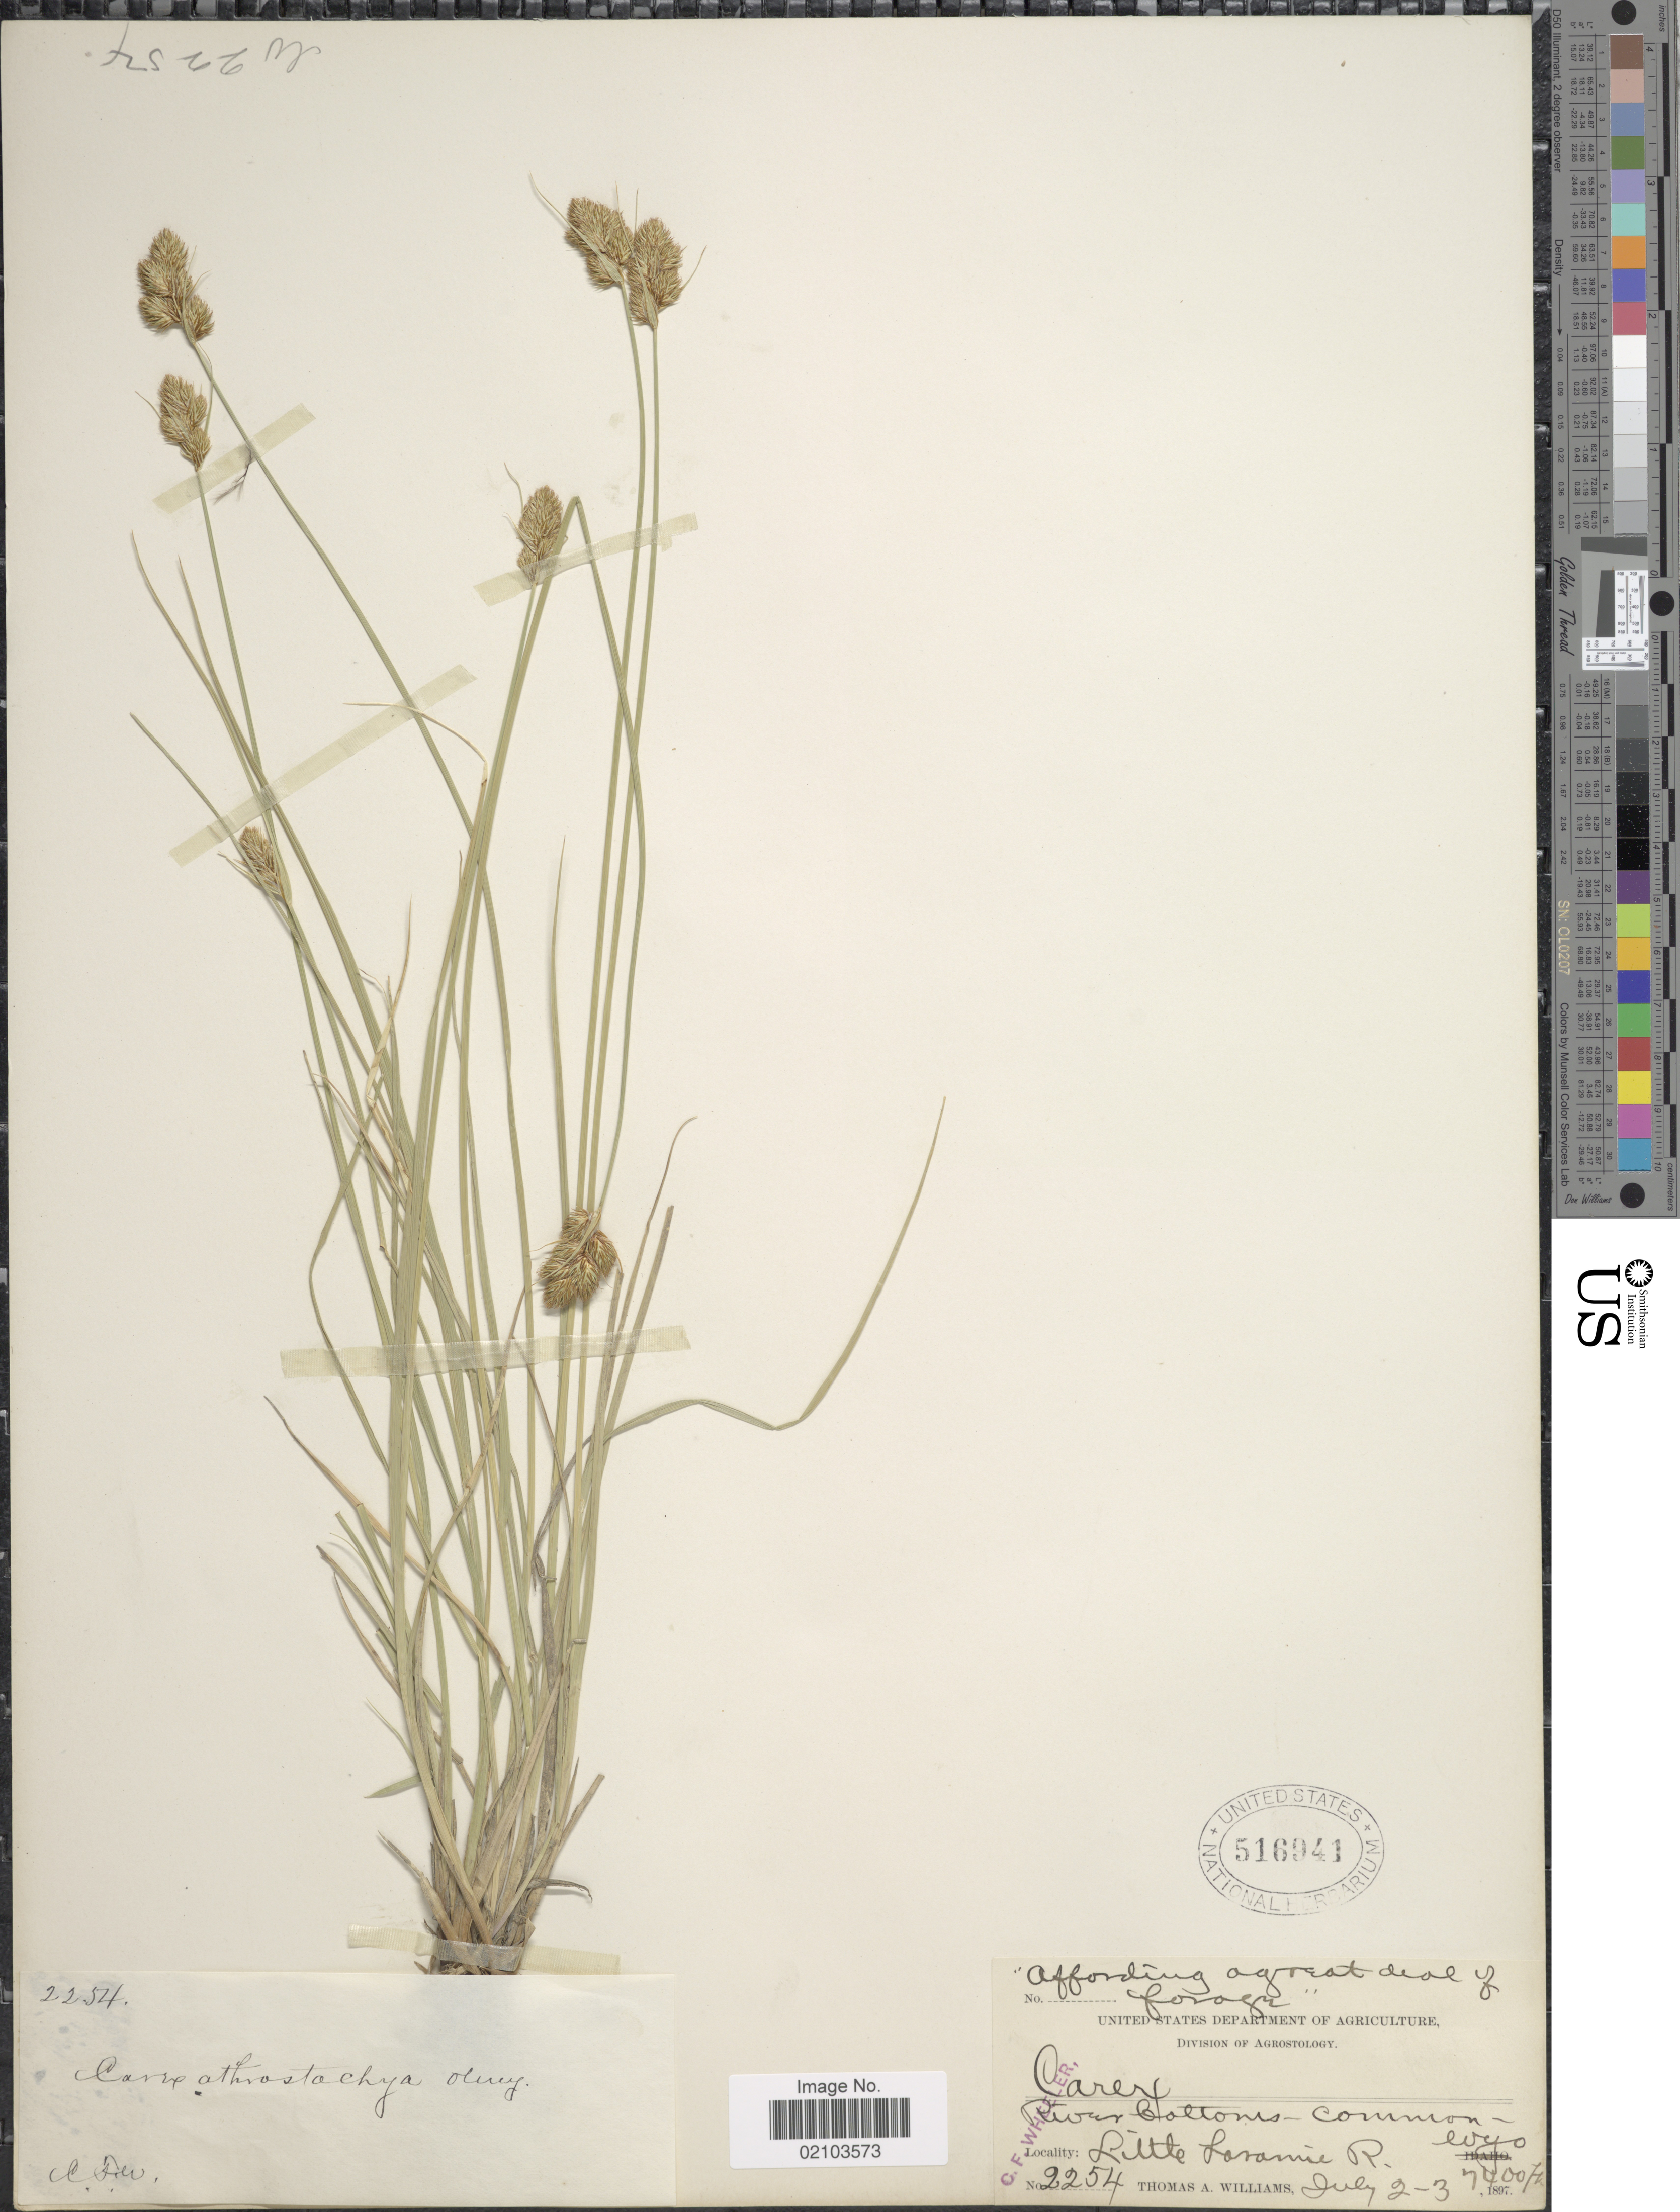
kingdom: Plantae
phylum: Tracheophyta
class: Liliopsida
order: Poales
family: Cyperaceae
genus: Carex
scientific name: Carex athrostachya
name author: Olney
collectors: T. A. Williams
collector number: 2254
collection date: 1897-07-02/1897-07-03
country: United States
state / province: Wyoming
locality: Little Laramie R.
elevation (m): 2256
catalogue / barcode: US 516941